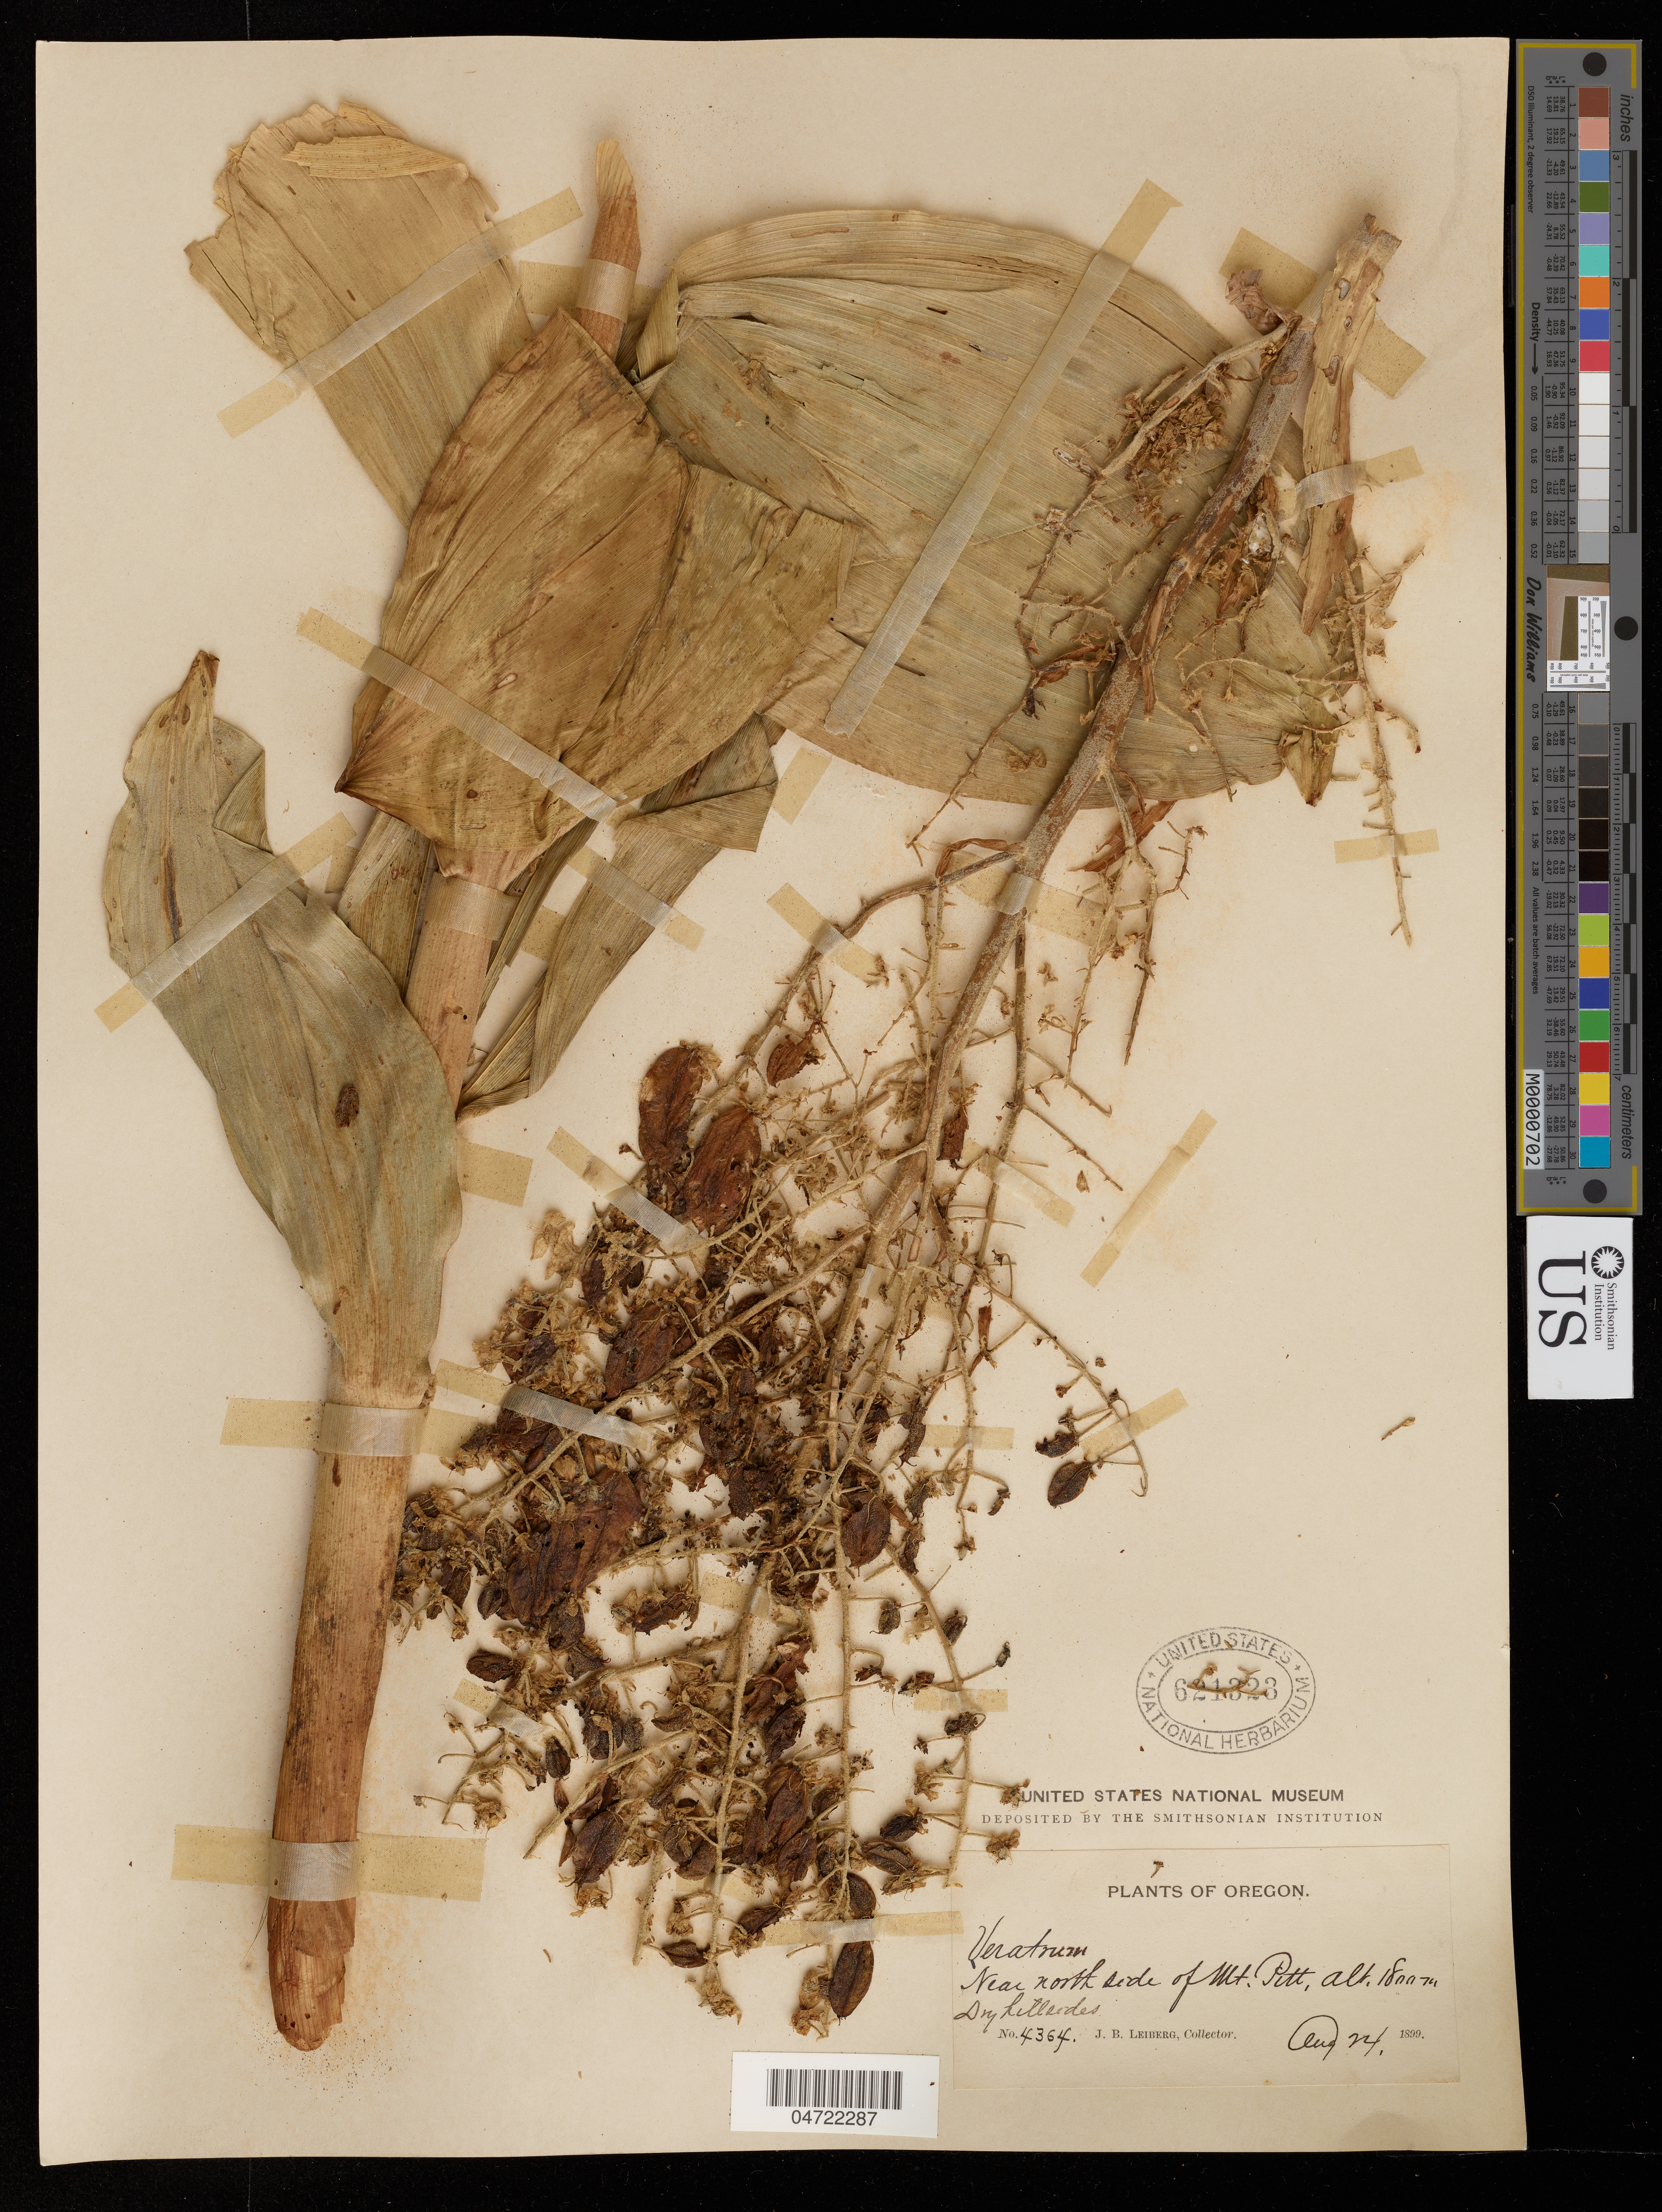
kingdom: Plantae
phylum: Tracheophyta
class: Liliopsida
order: Liliales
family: Melanthiaceae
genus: Veratrum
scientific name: Veratrum sp.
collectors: J. B. Leiberg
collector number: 4364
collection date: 1899-08-24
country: United States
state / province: Oregon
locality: Near North side of Mt. Pett. Low meadows.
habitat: Dry hillsides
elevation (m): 1800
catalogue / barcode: US 621323